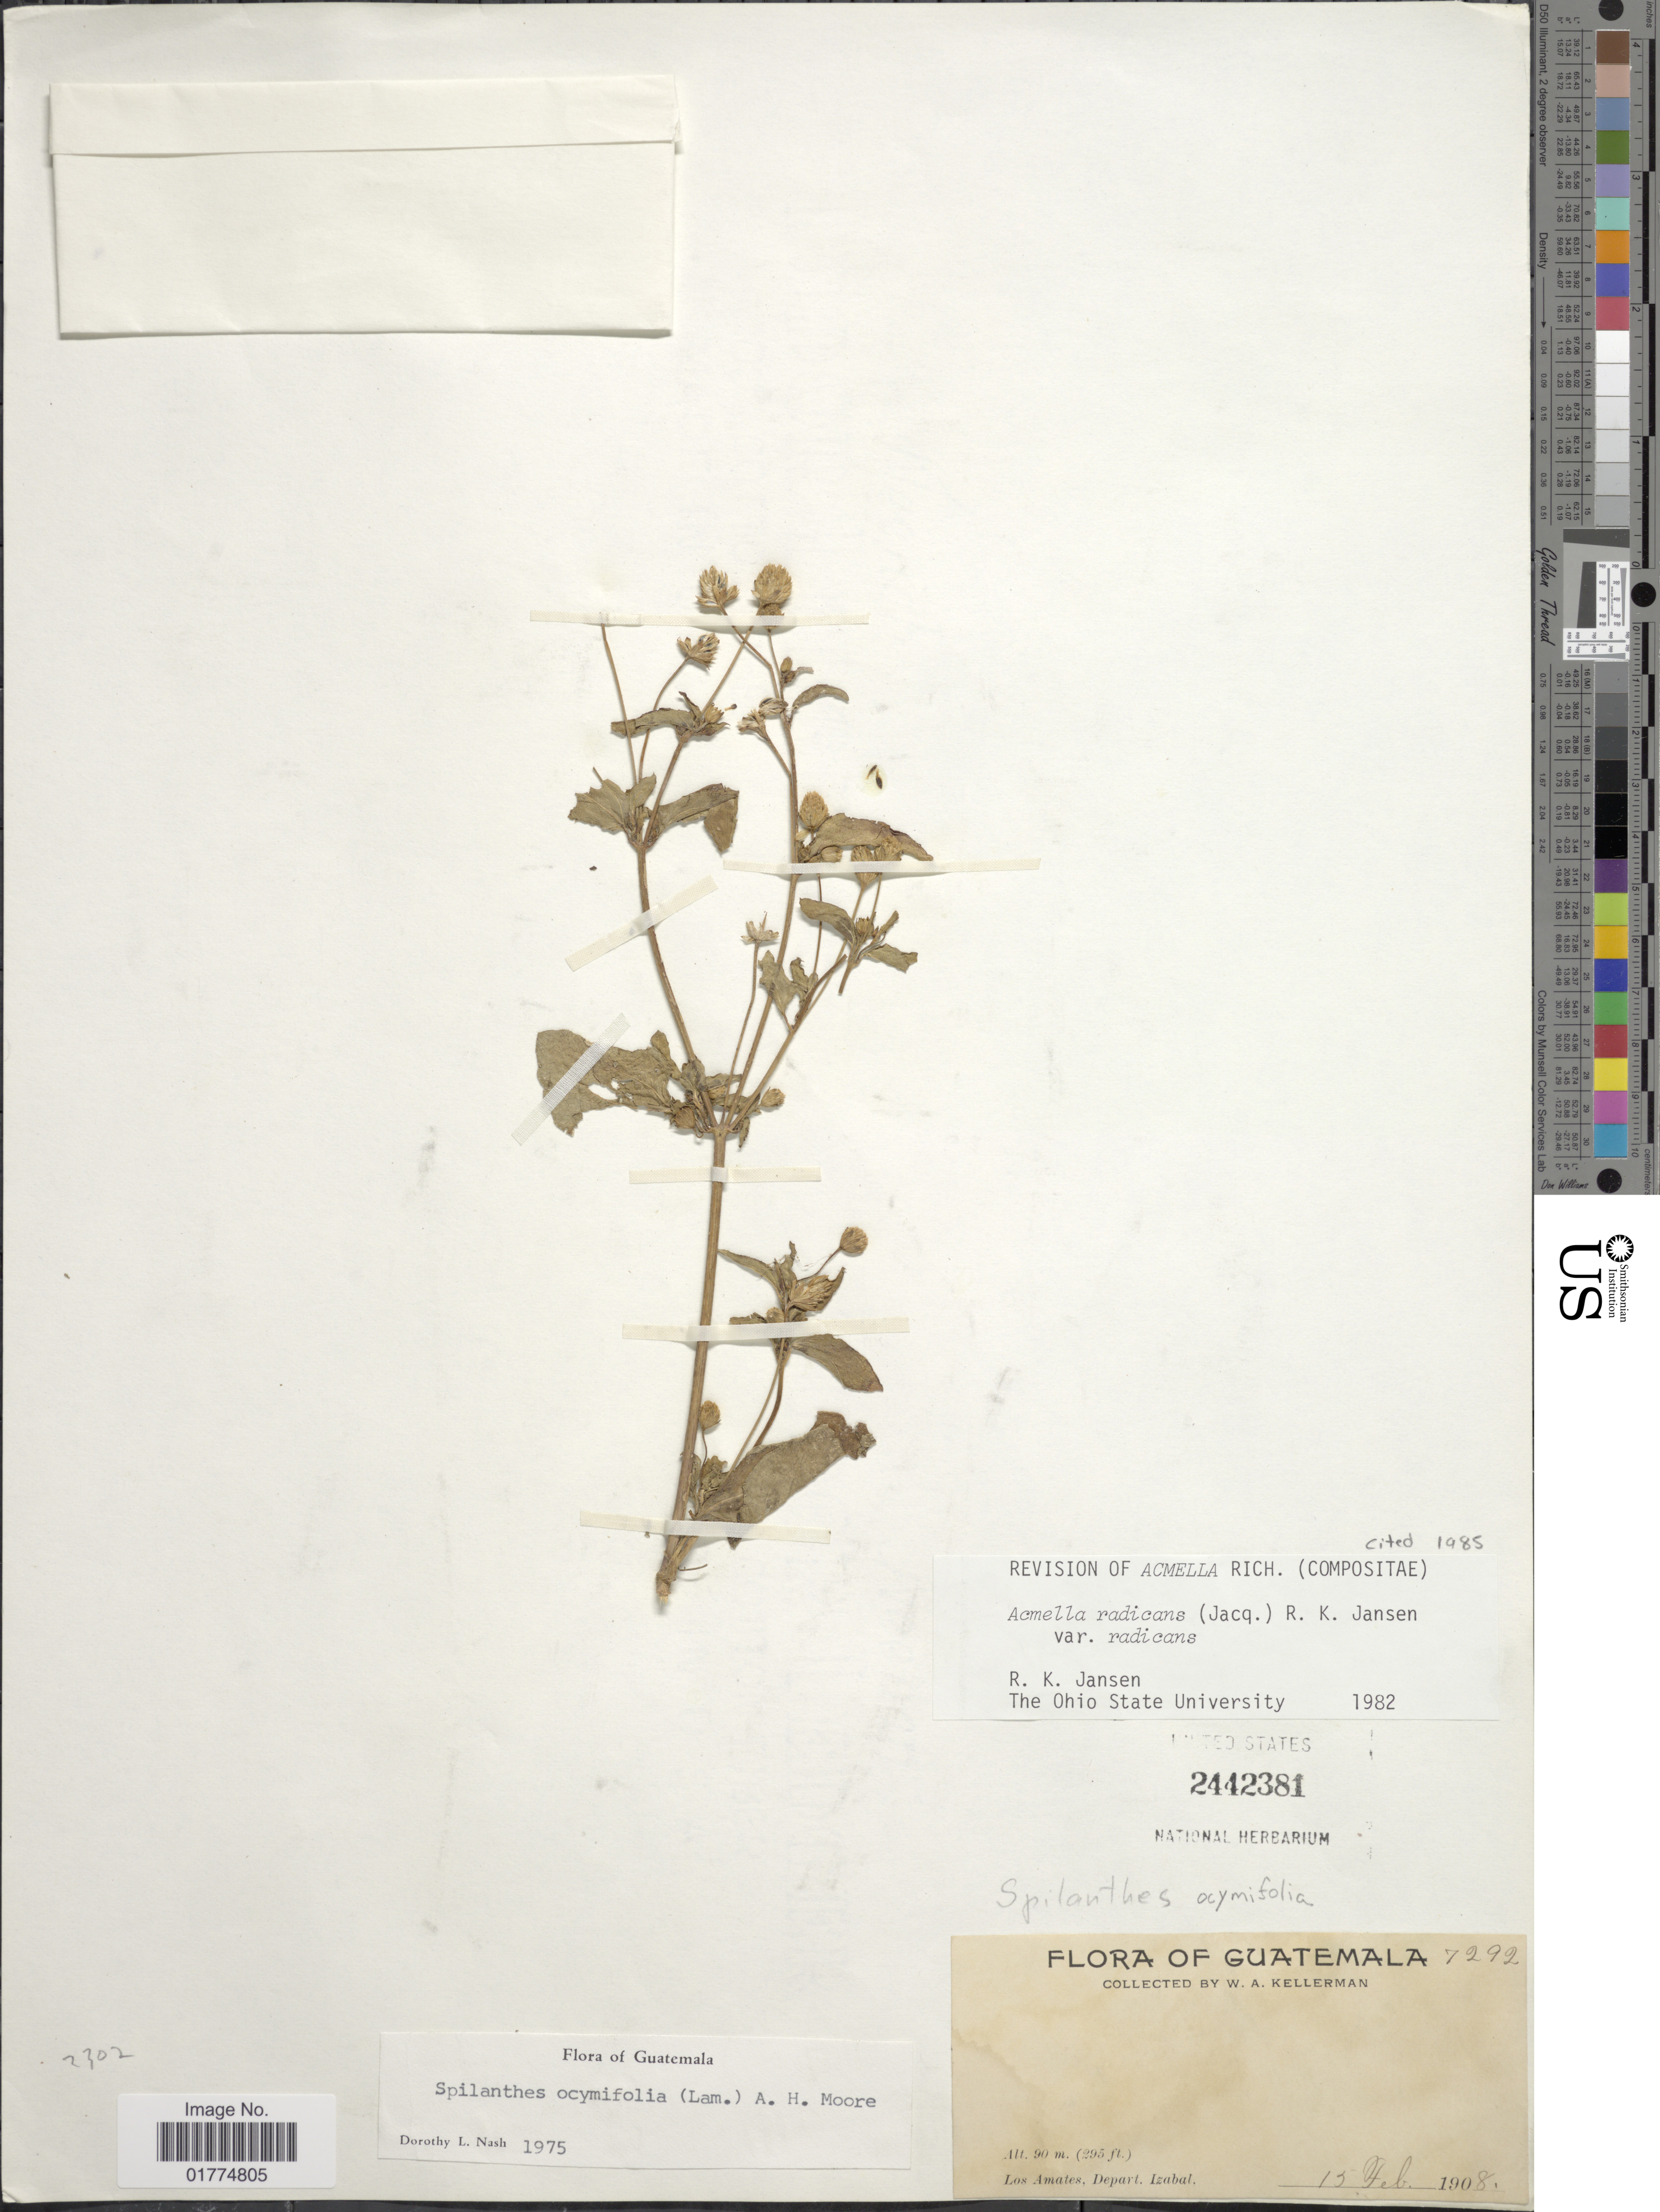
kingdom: Plantae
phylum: Tracheophyta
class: Magnoliopsida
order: Asterales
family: Asteraceae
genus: Acmella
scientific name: Acmella radicans var. radicans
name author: (Jacq.) R.K. Jansen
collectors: W. Kellerman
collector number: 7292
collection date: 1908-02-15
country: Guatemala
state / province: Izabal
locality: Los Amates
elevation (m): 90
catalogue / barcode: US 2442381